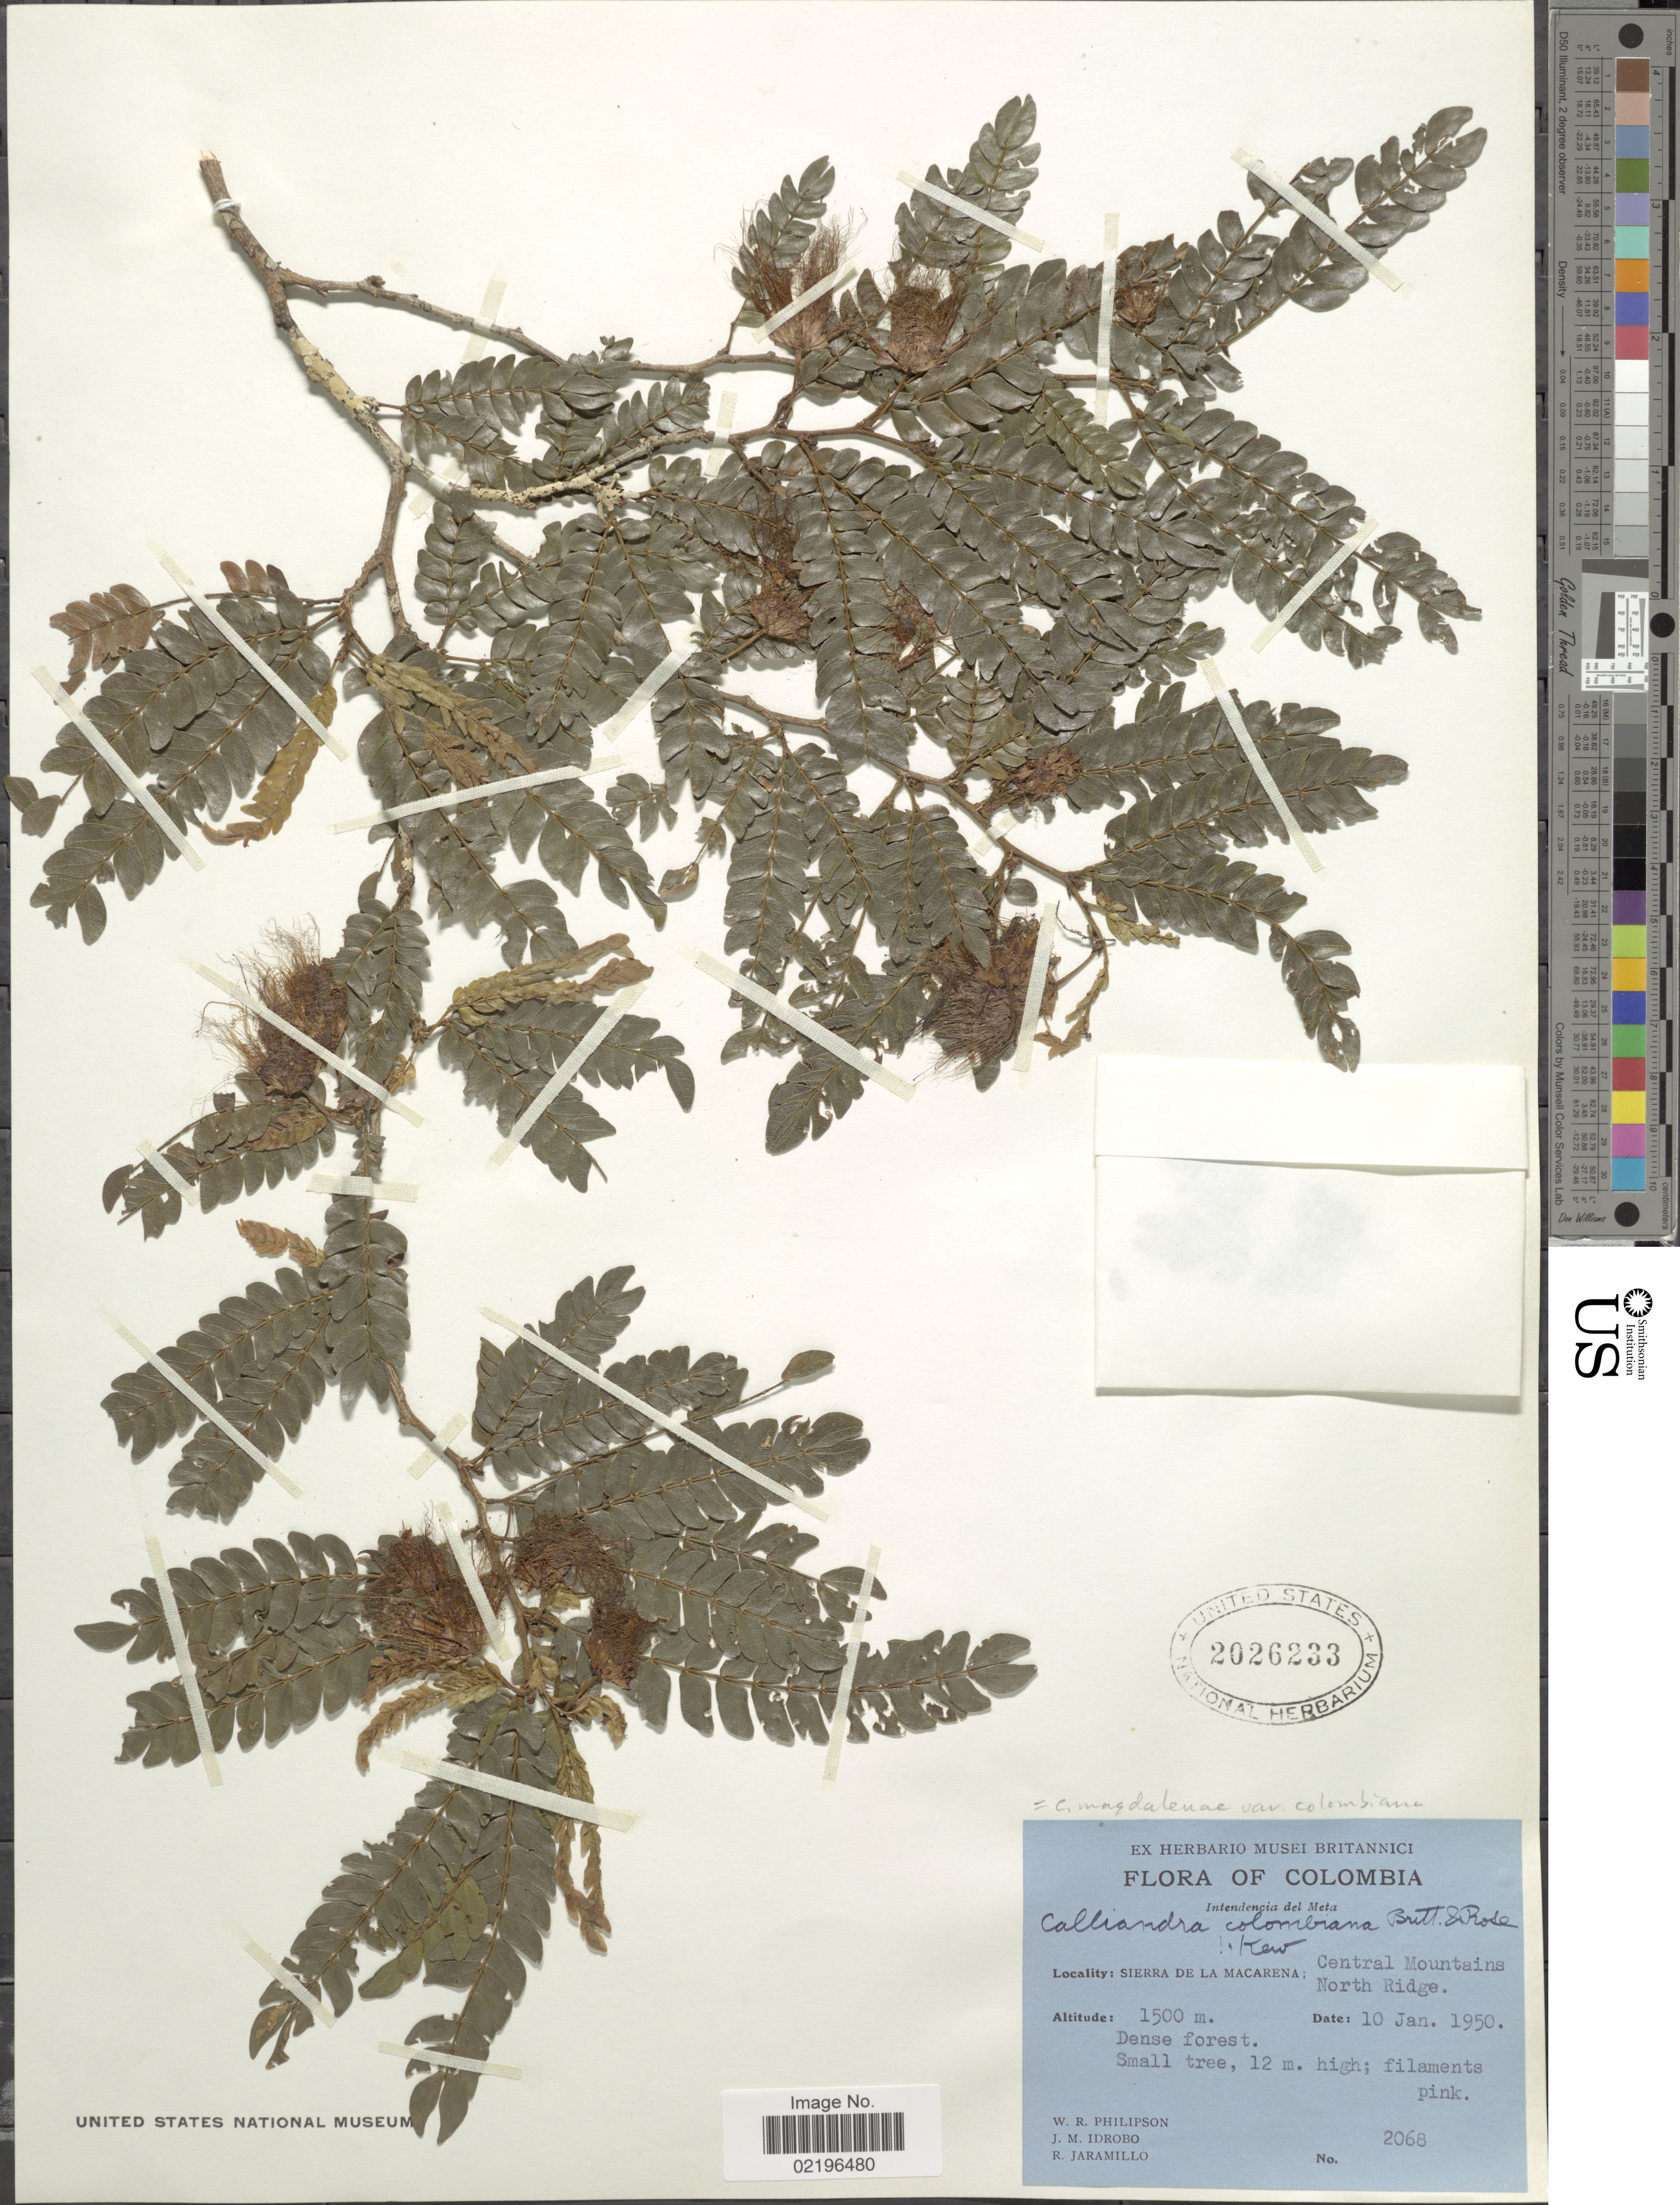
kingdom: Plantae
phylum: Tracheophyta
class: Magnoliopsida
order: Fabales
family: Fabaceae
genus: Calliandra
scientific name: Calliandra magdalenae var. colombiana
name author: (Britton & Rose) Barneby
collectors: W. R. Philipson, J. M. Idrobo & R. Jaramillo M.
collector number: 2068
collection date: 1950-01-10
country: Colombia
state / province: Meta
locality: Intendencia del Meta. Sierra de la Macarena; Central Mountains North Ridge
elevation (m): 1500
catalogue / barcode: US 2026233